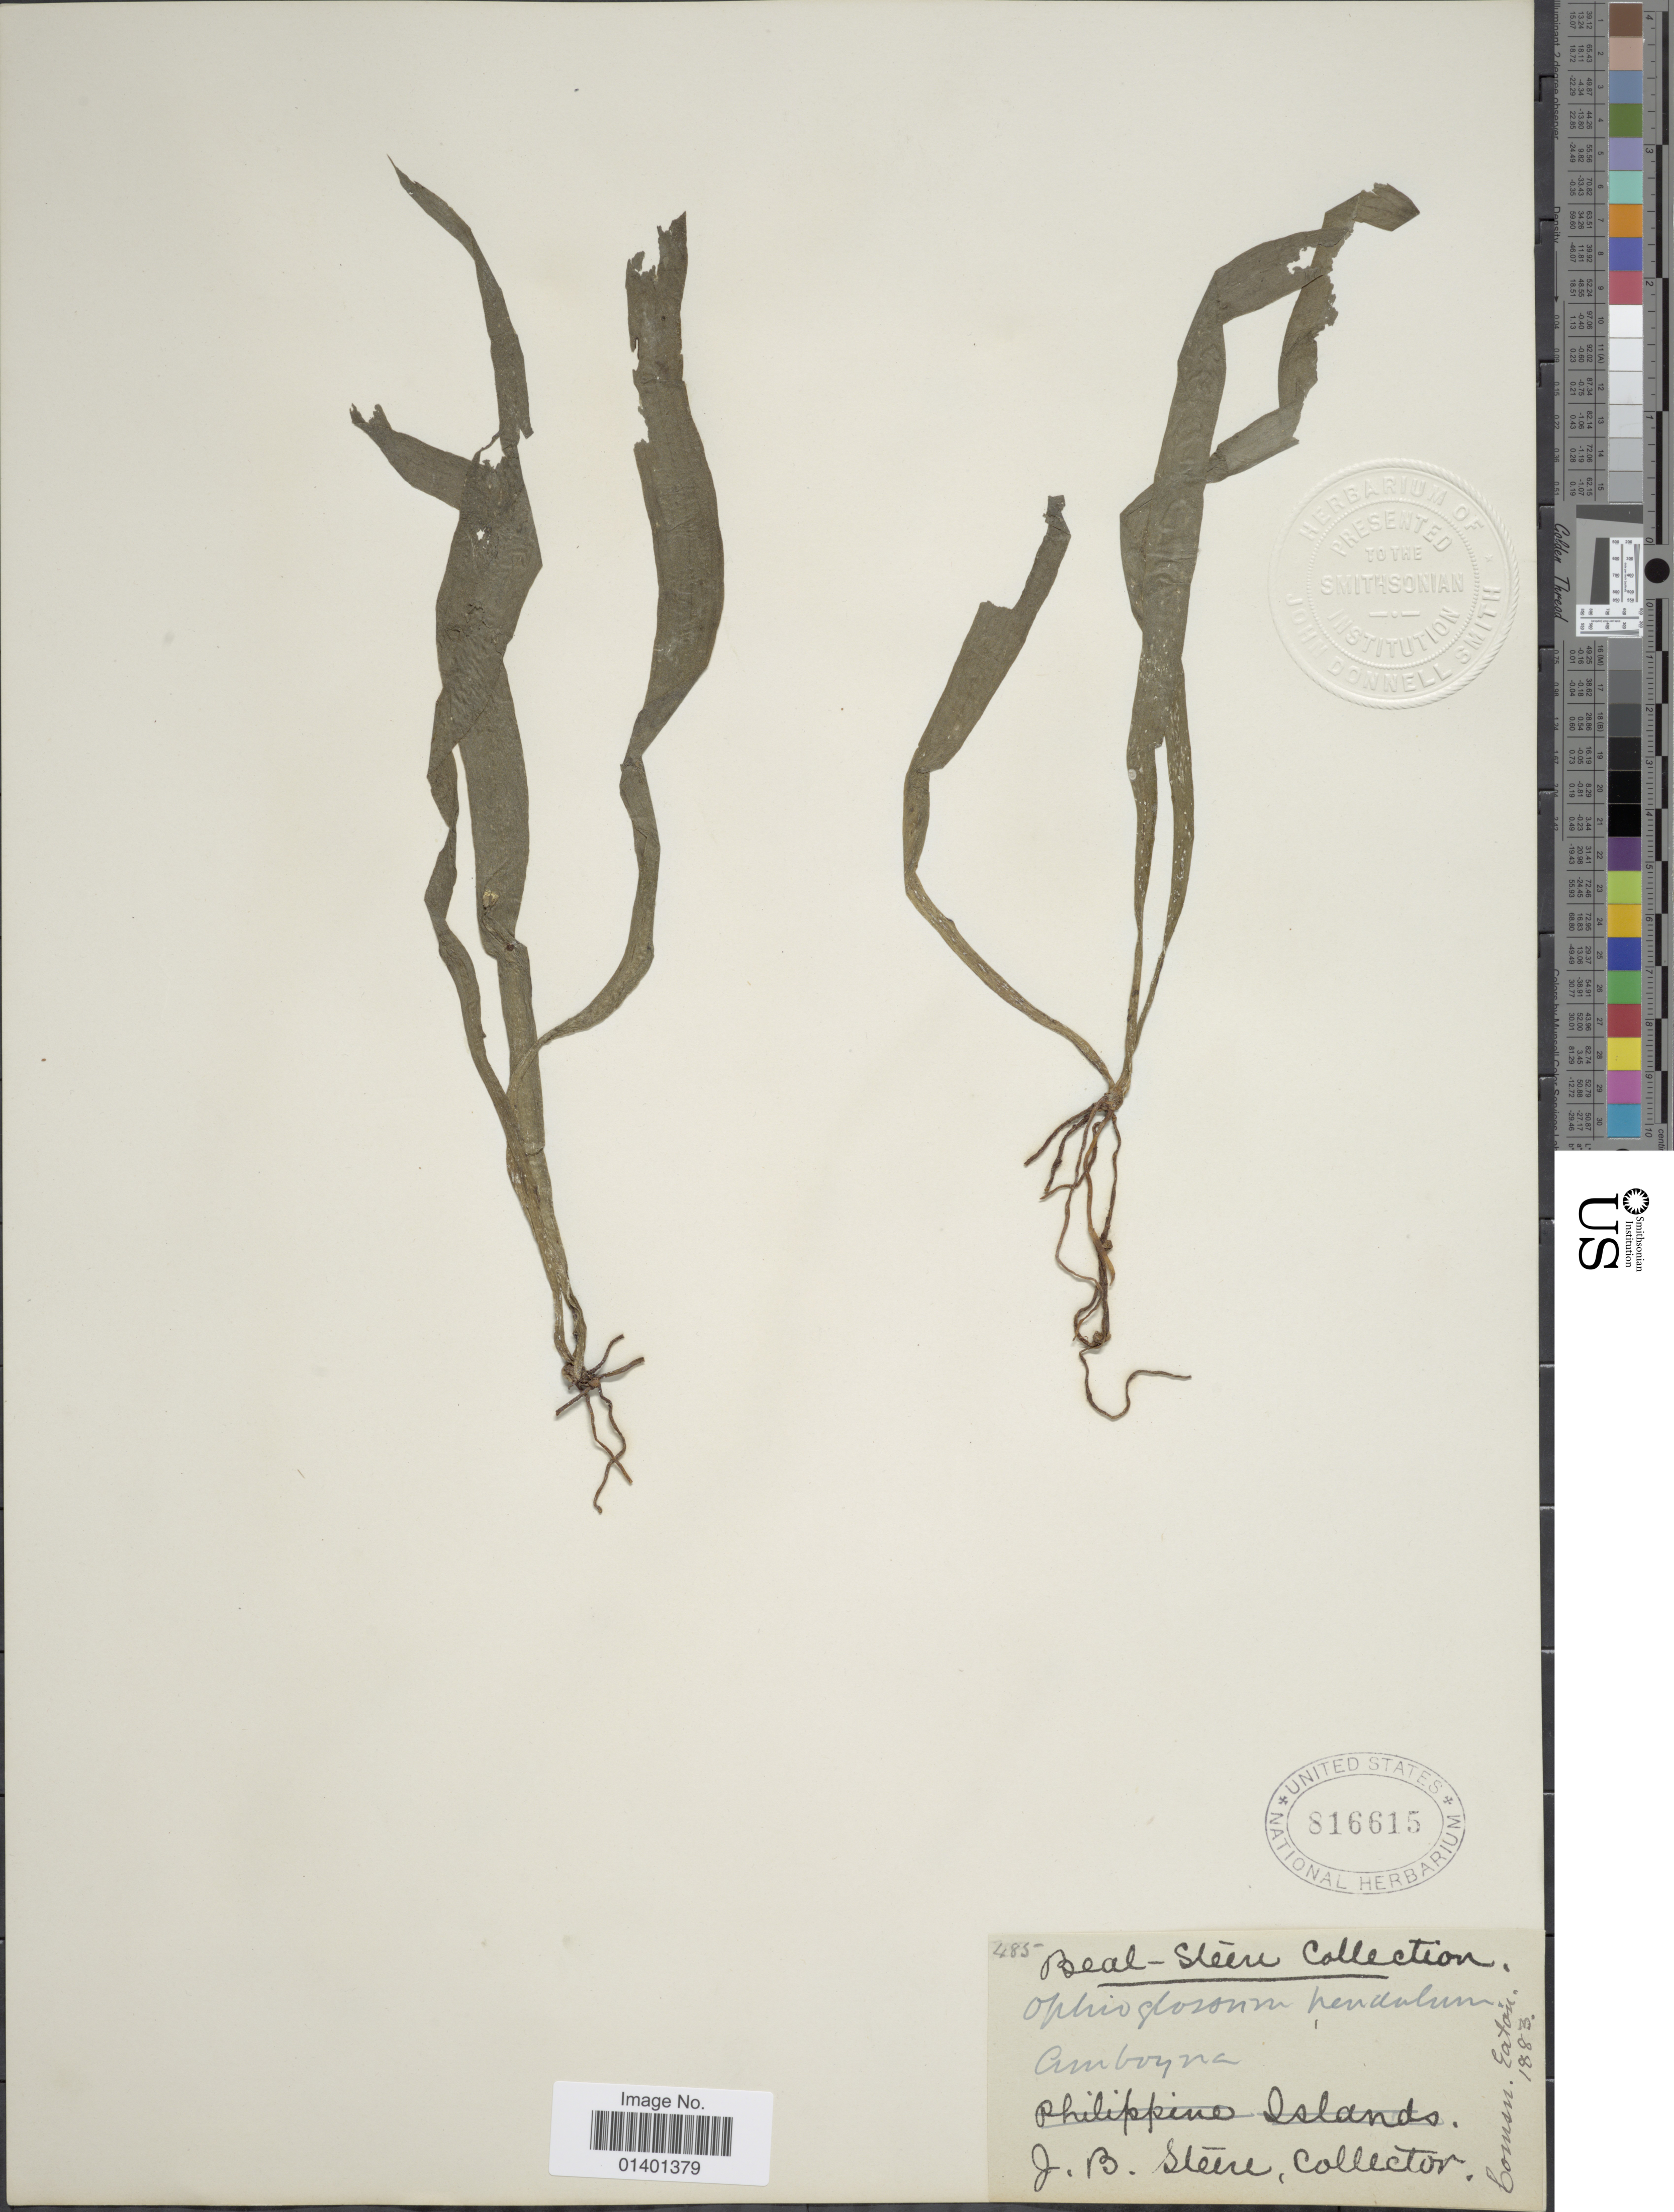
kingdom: Plantae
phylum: Tracheophyta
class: Polypodiopsida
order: Ophioglossales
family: Ophioglossaceae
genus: Ophioglossum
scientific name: Ophioglossum pendulum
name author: L.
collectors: J. B. Steere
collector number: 485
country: Indonesia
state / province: Maluku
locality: Amboyna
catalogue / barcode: US 816615